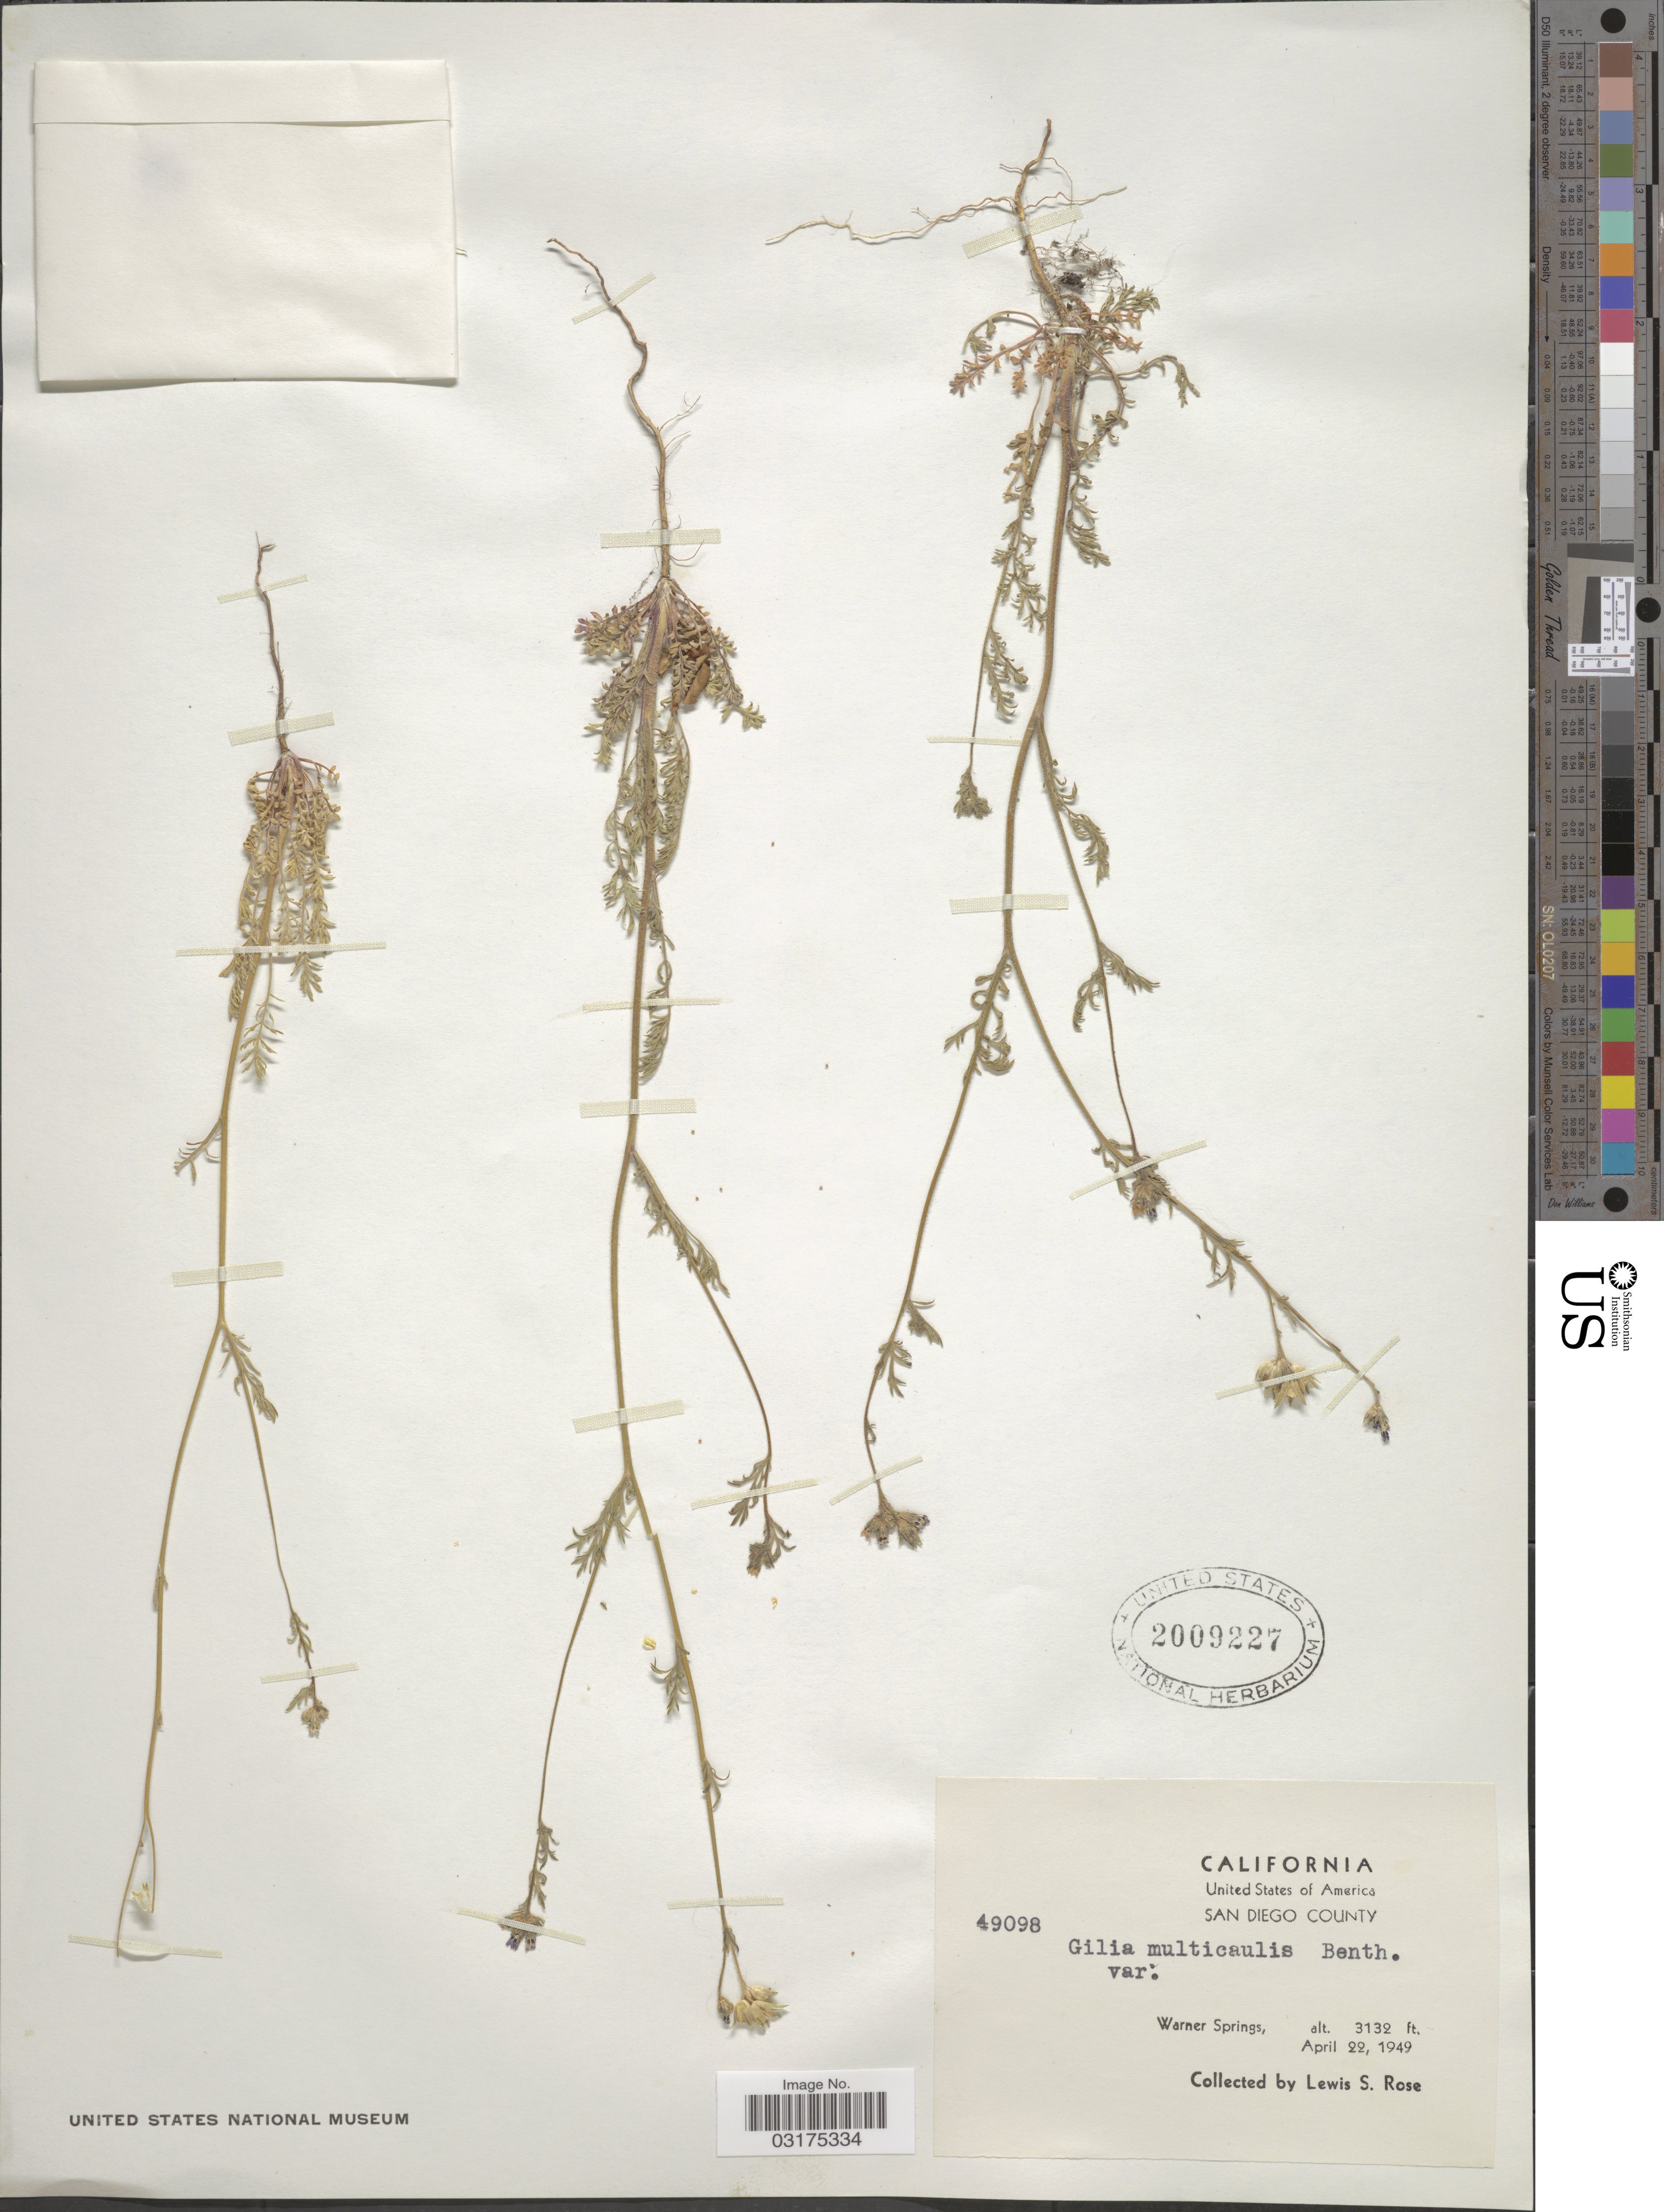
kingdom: Plantae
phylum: Tracheophyta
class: Magnoliopsida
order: Ericales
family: Polemoniaceae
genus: Gilia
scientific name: Gilia clivorum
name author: (Jeps.) V.E. Grant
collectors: L. S. Rose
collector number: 49098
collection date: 1949-04-22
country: United States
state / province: California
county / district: San Diego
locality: San Diego County, Warner Springs.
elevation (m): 955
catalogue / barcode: US 2009227